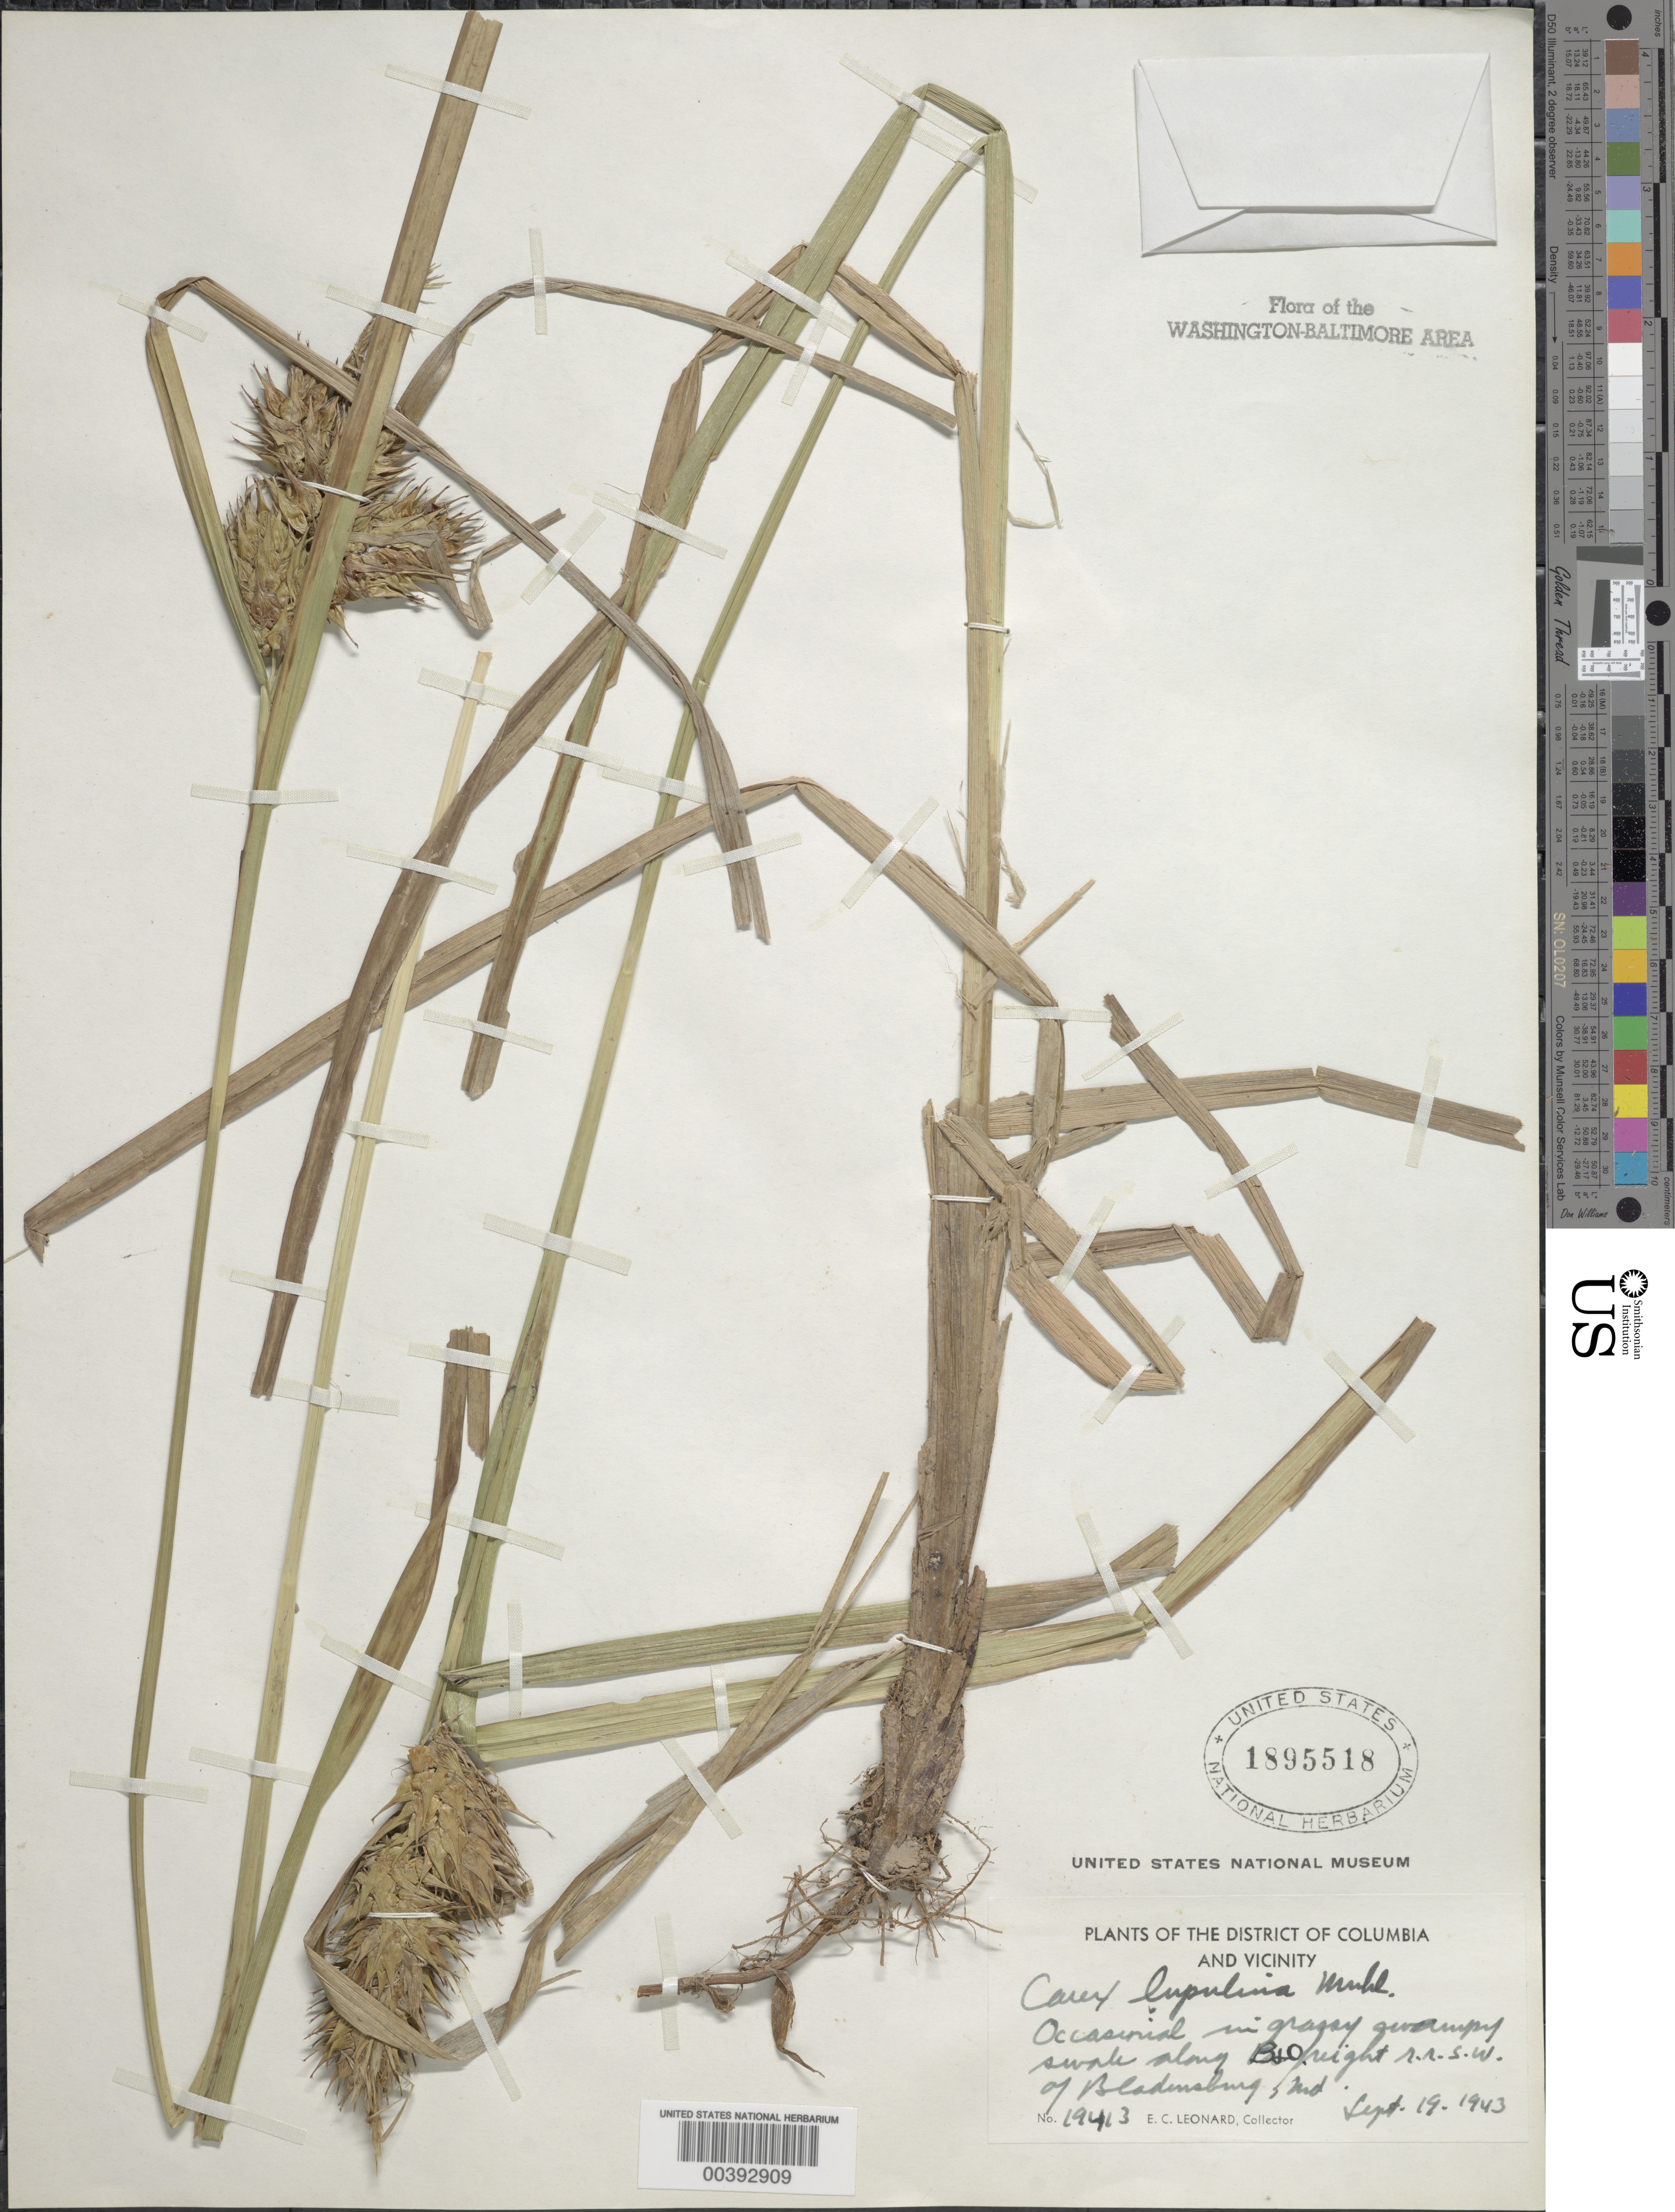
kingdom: Plantae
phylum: Tracheophyta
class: Liliopsida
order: Poales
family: Cyperaceae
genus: Carex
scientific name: Carex lupulina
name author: Muhl. ex Willd.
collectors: E. C. Leonard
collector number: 19413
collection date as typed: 19 Sep 1943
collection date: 1943-09-19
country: United States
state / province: Maryland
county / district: Prince George's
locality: B. and O. Railroad, southwest of Bladensburg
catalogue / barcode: US 1895518